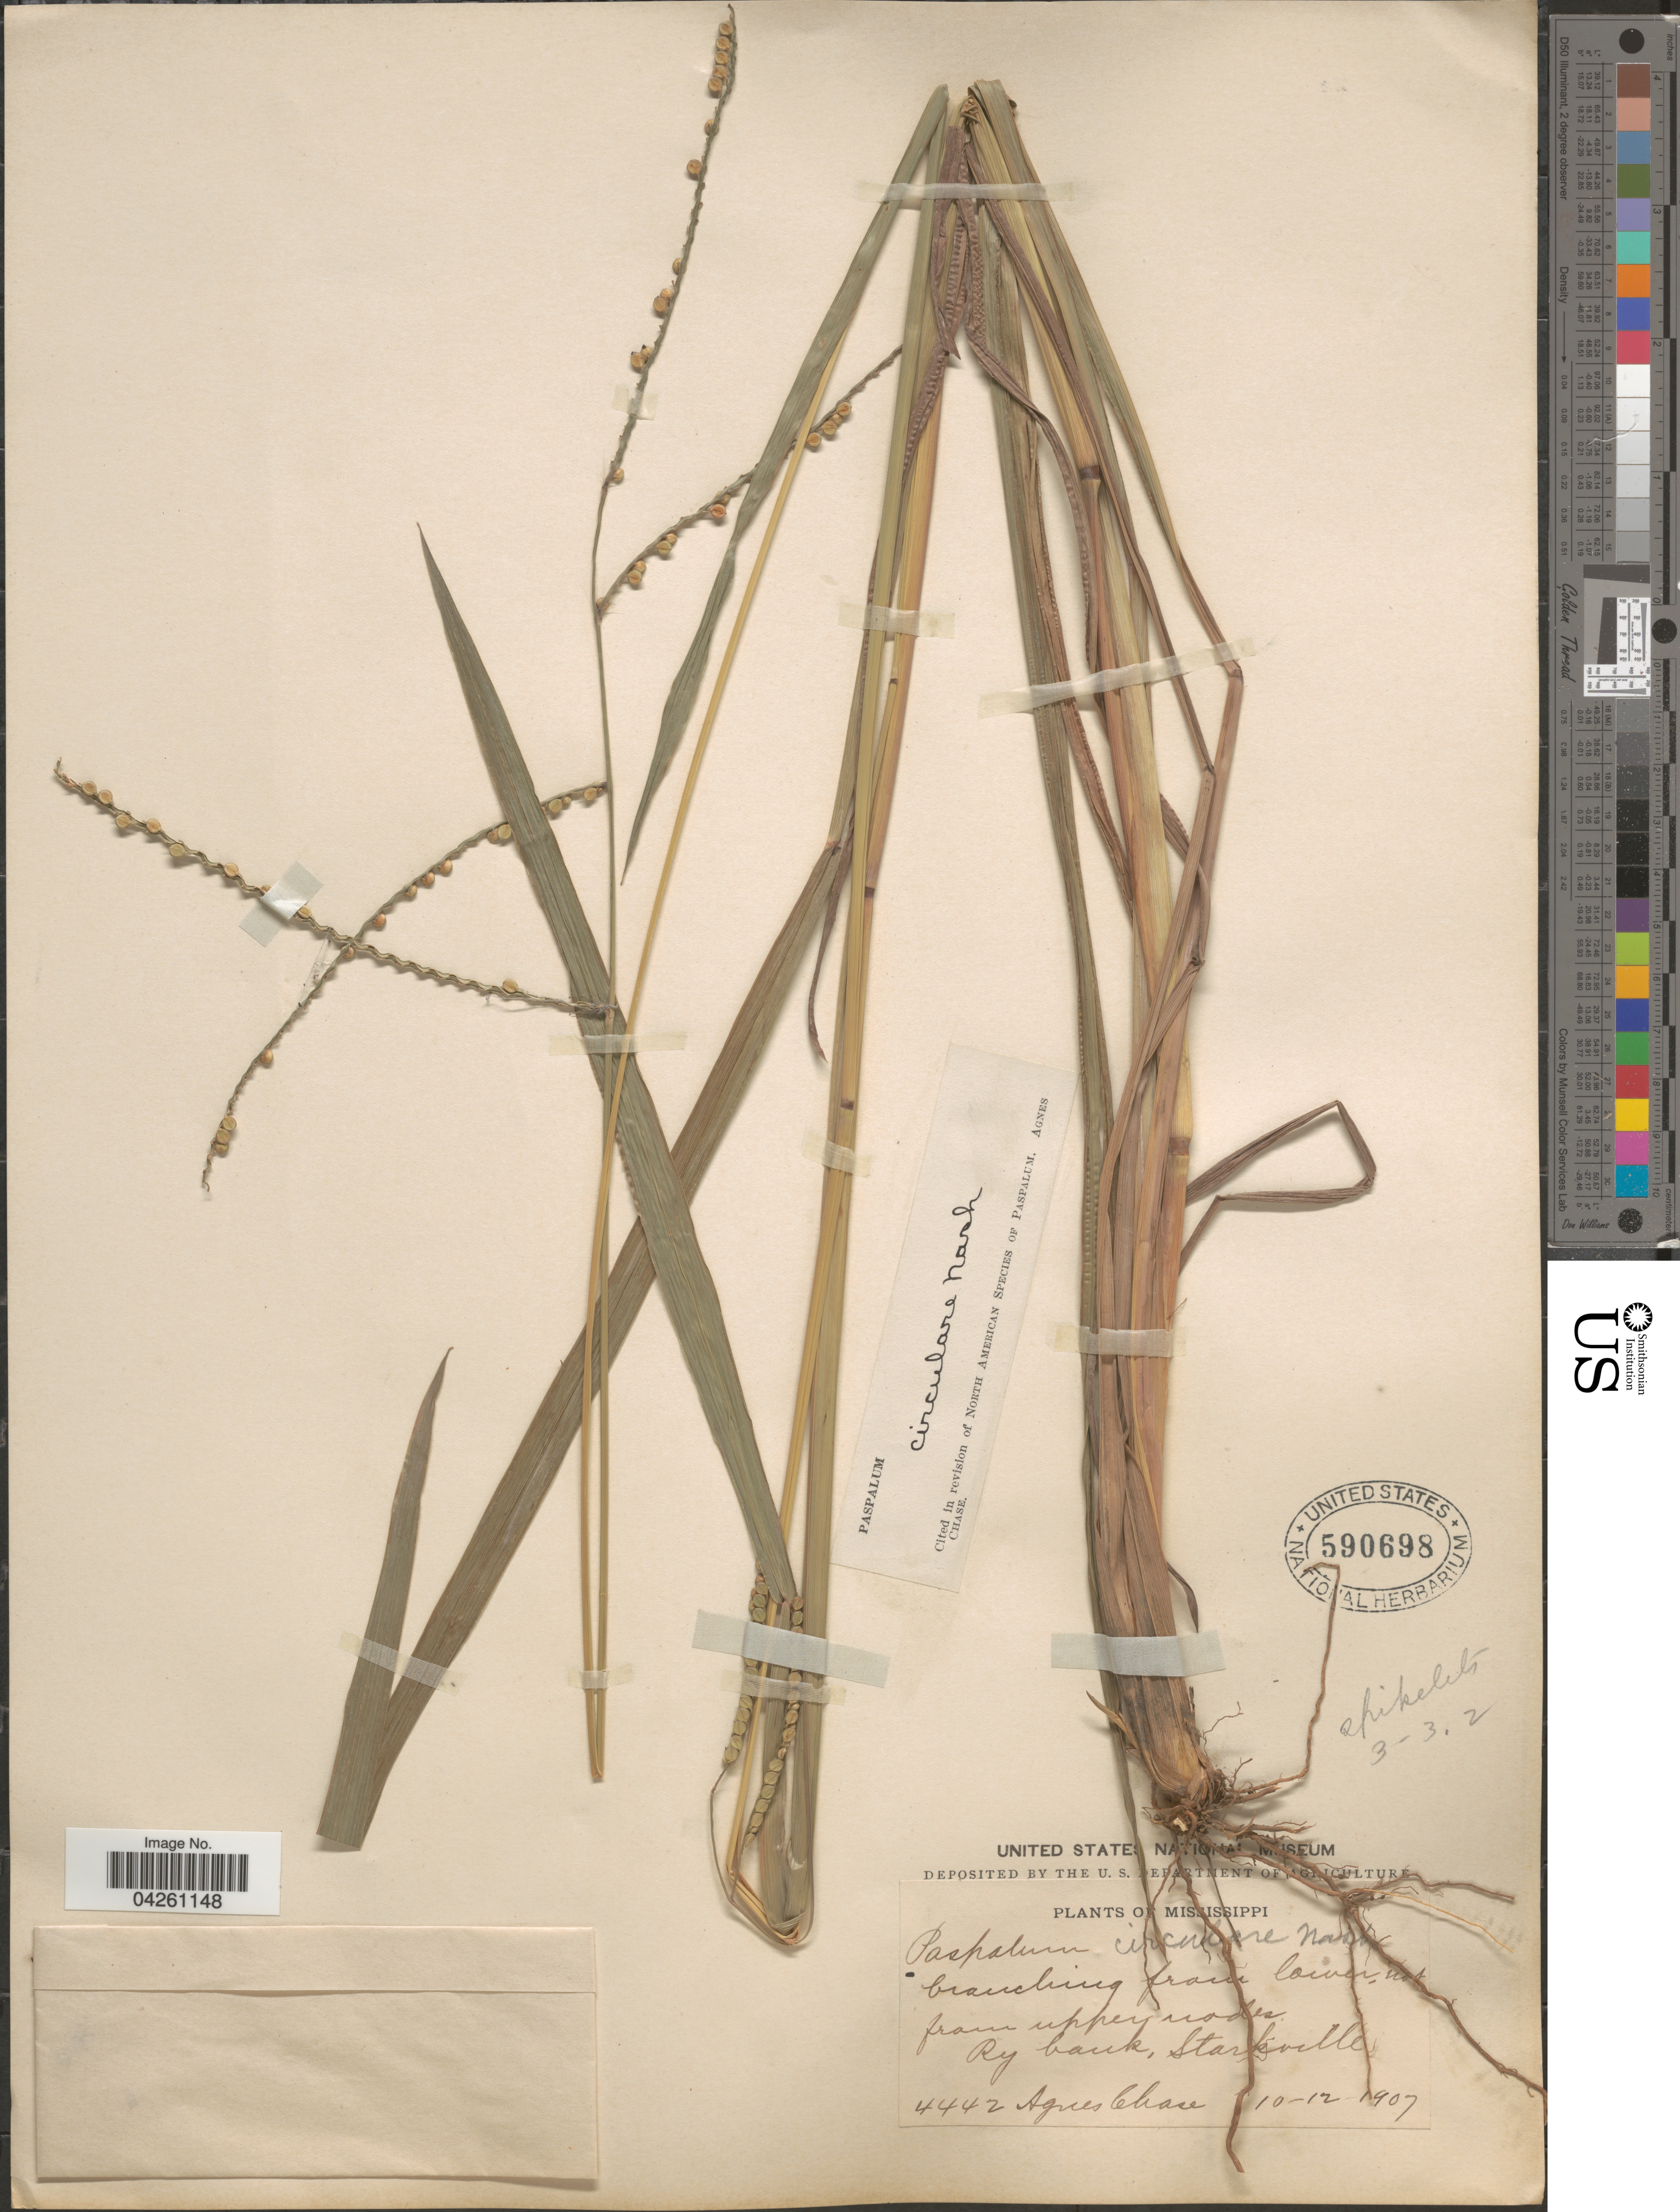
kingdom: Plantae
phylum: Tracheophyta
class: Liliopsida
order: Poales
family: Poaceae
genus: Paspalum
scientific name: Paspalum circulare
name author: Nash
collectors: A. Chase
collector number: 4442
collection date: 1907-10-12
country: United States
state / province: Mississippi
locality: Ry bank, Starkville.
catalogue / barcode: US 590698